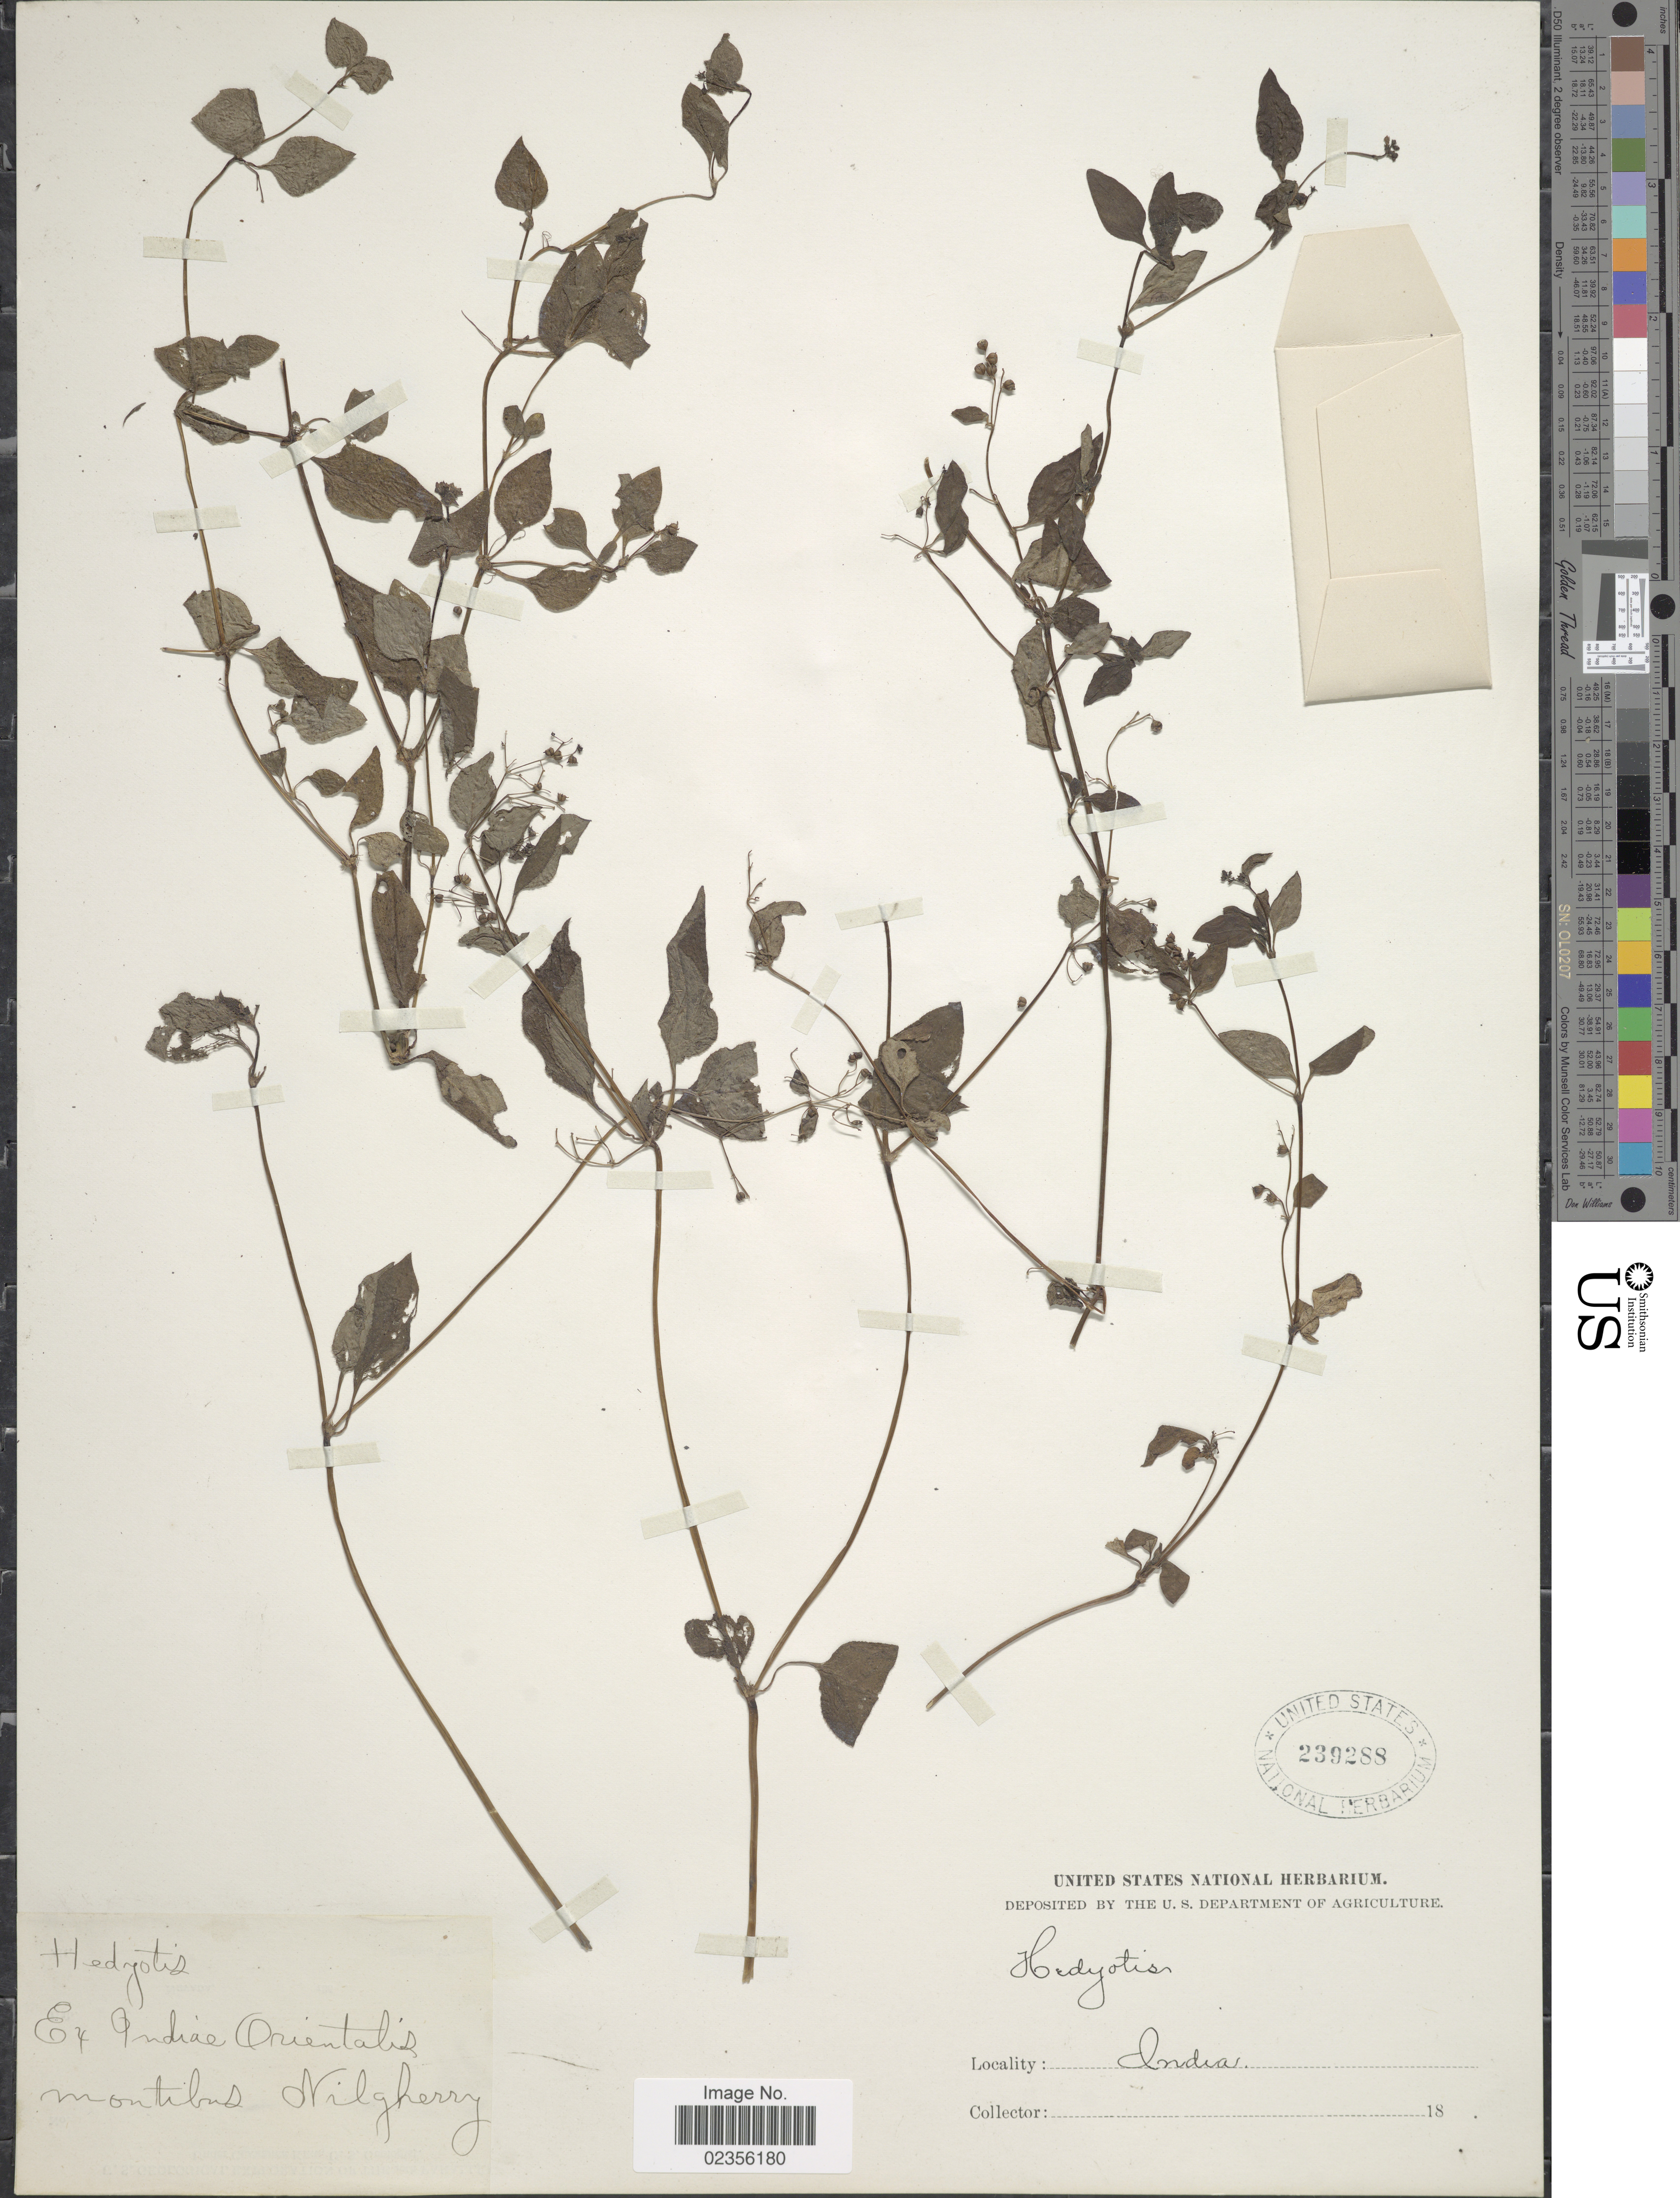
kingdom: Plantae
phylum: Tracheophyta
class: Magnoliopsida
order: Gentianales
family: Rubiaceae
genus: Hedyotis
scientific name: Hedyotis deltoidea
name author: Wight & Arn.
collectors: ex herb. U. S. Department of Agriculture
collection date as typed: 18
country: India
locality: Ex Indiae Orientalis montibus Nilgherry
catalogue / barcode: US 239288